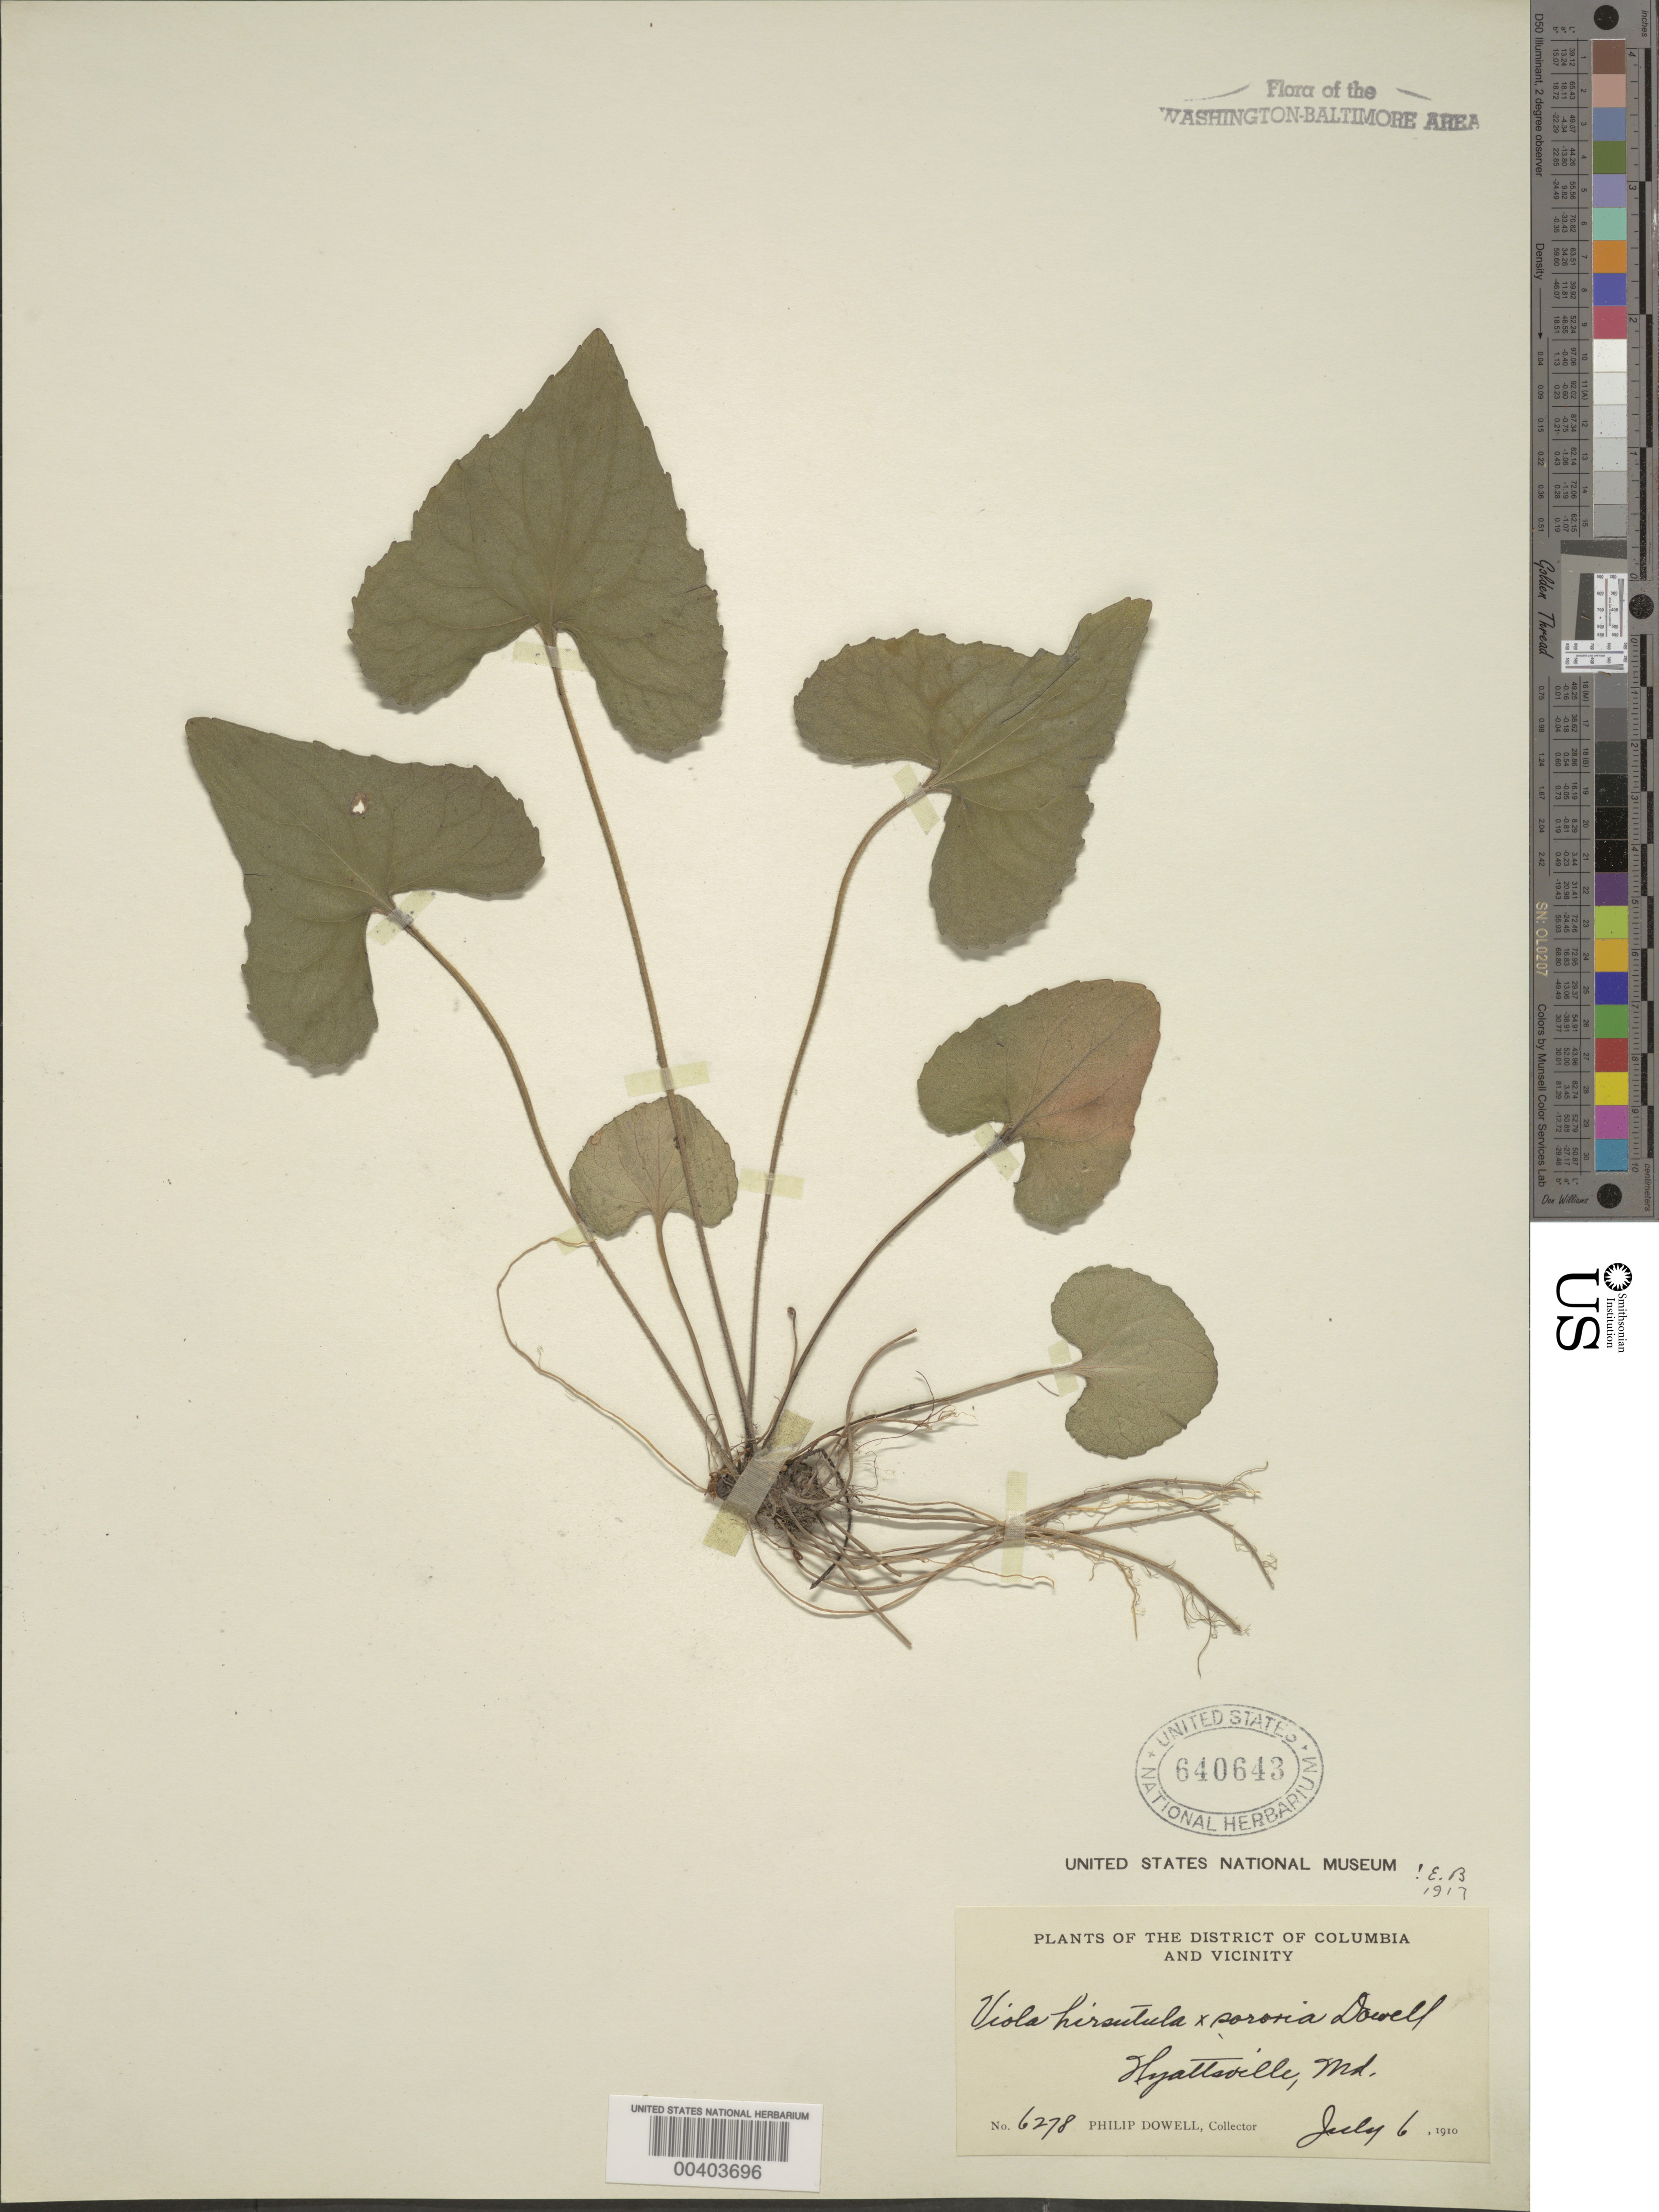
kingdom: Plantae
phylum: Tracheophyta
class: Magnoliopsida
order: Malpighiales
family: Violaceae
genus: Viola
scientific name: Viola x perpera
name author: House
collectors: P. Dowell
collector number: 6278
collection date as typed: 06 Jul 1910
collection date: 1910-07-06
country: United States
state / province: Maryland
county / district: Prince George's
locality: Hyattsville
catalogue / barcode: US 640643